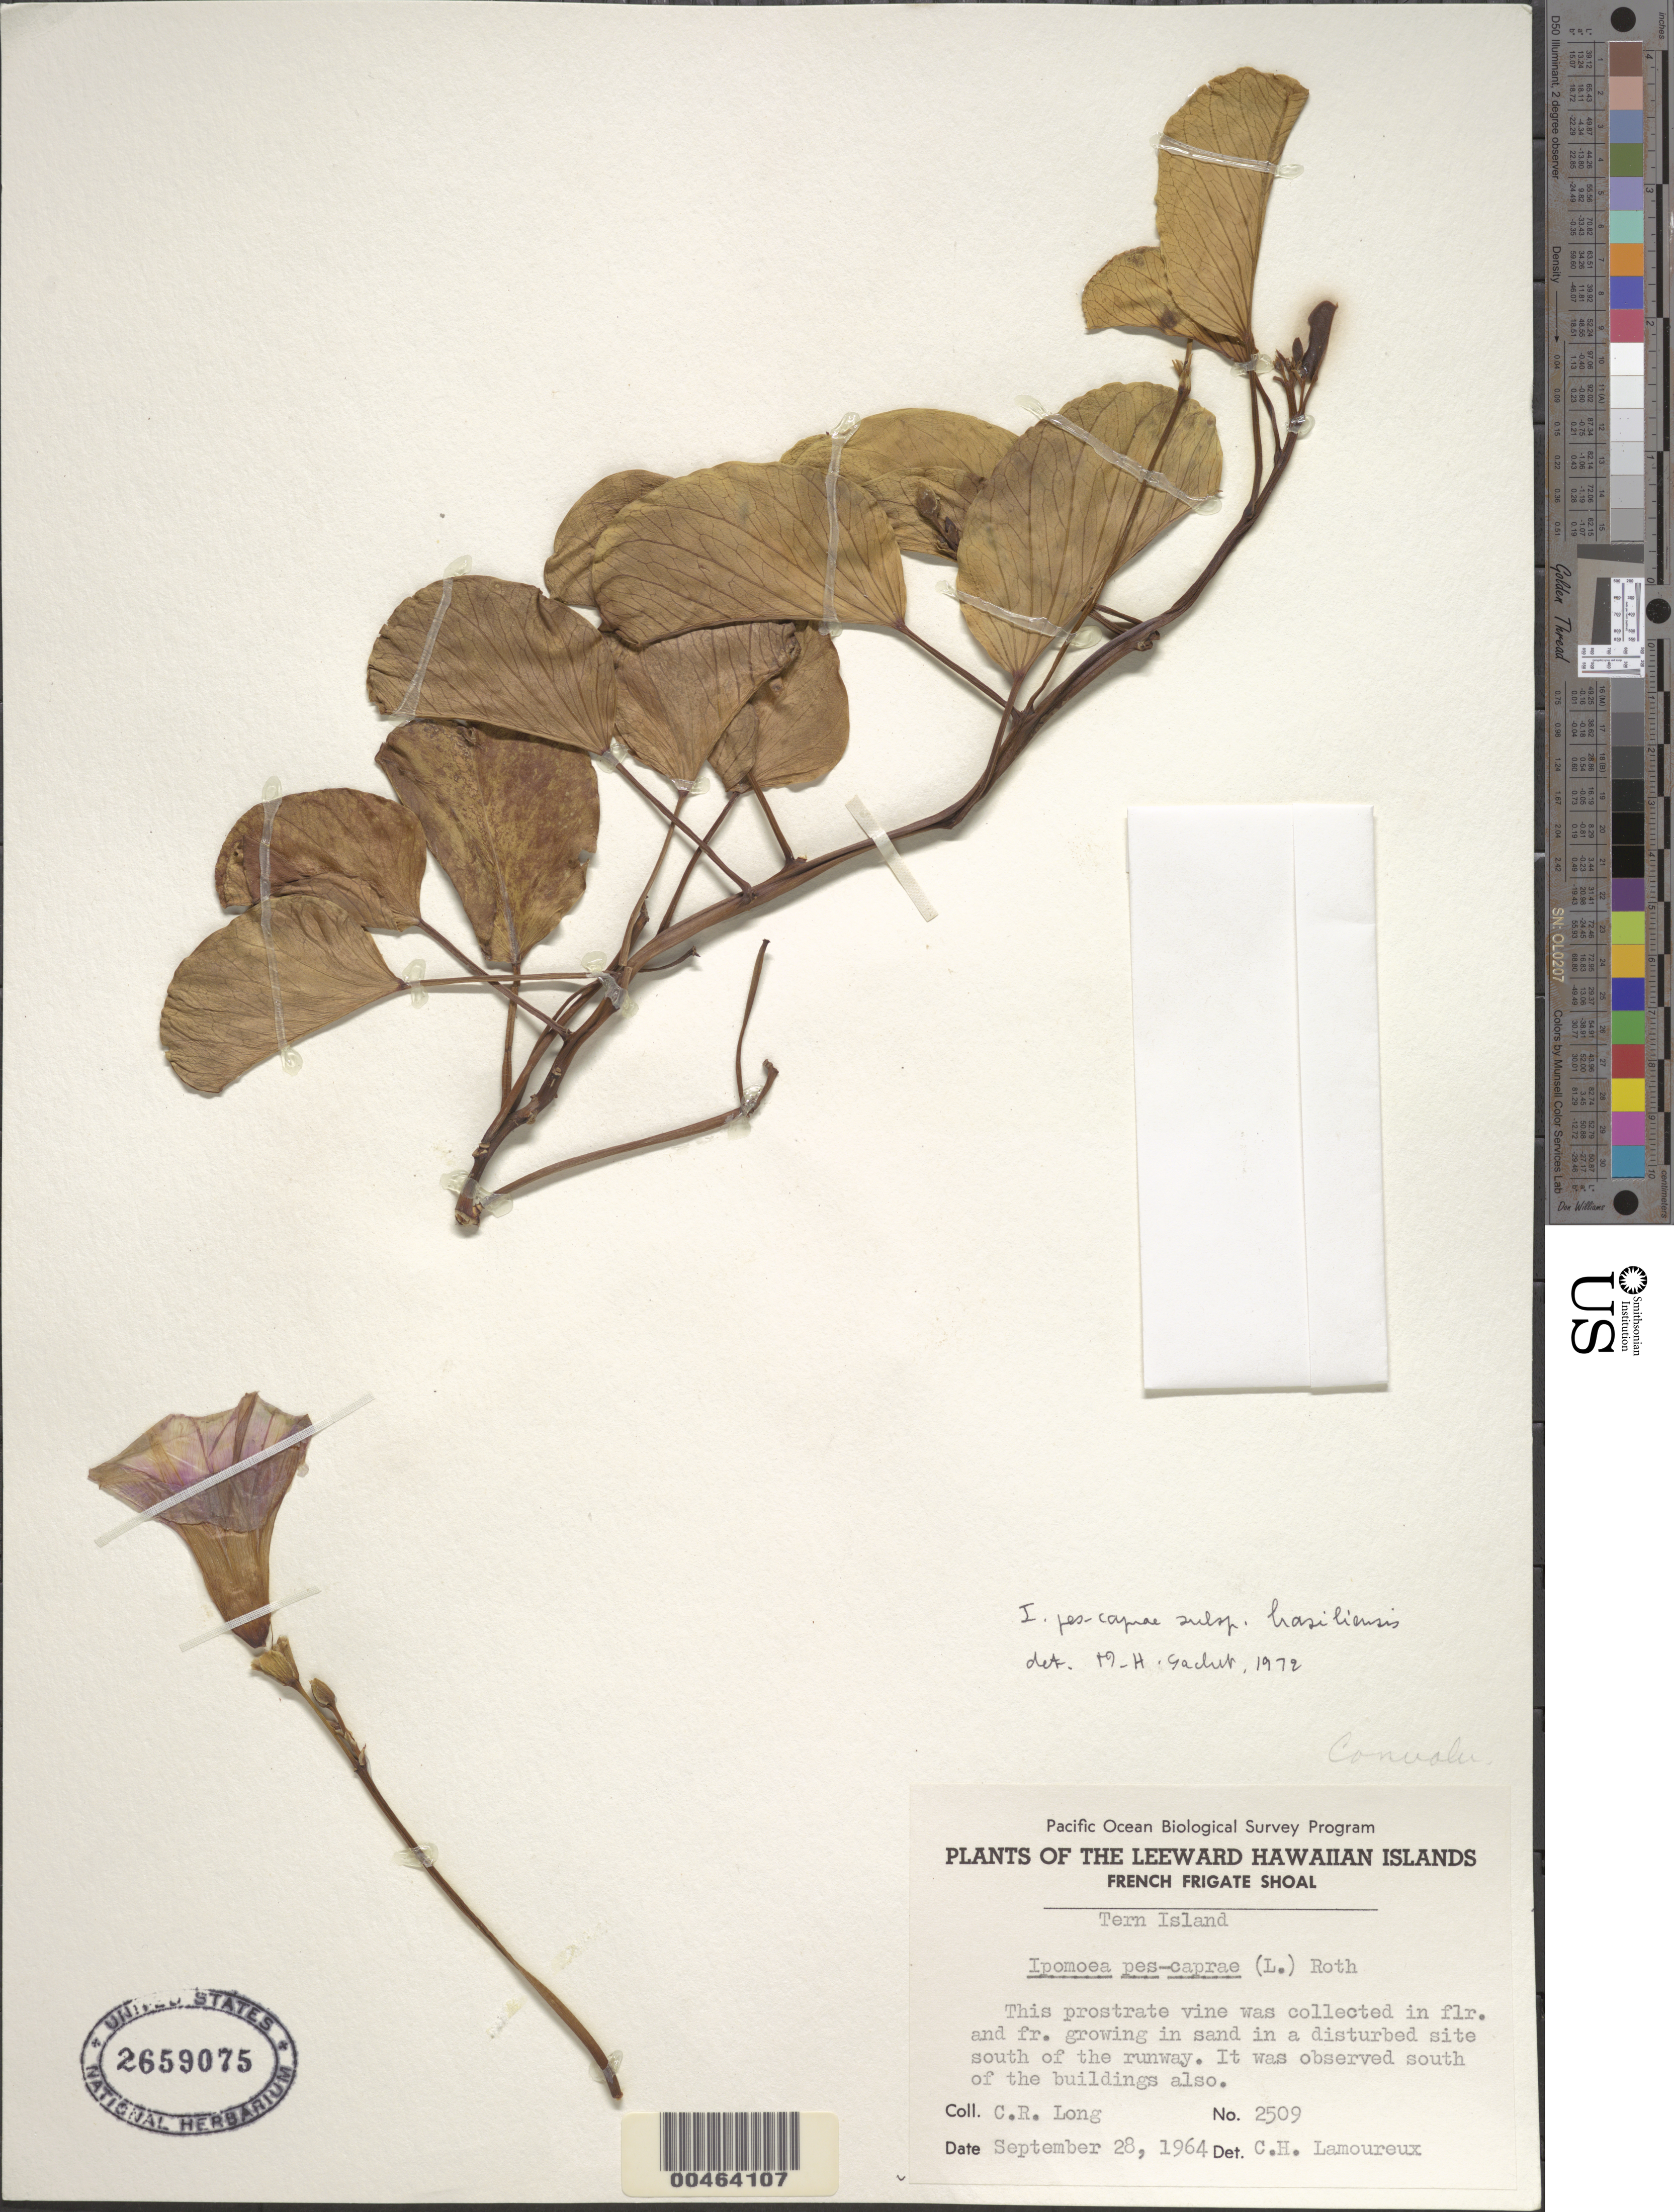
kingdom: Plantae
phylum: Tracheophyta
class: Magnoliopsida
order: Solanales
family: Convolvulaceae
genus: Ipomoea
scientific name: Ipomoea pes-caprae subsp. brasiliensis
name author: (L.) Ooststr.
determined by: Sachet, M.-H.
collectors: C. Long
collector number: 2509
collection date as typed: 28 Sep 1964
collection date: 1964-09-28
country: United States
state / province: Hawaii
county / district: Honolulu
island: French Frigate Shoals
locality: Tern Islet: Collected south of the runway and also observed south of the buildings.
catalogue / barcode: US 2659075